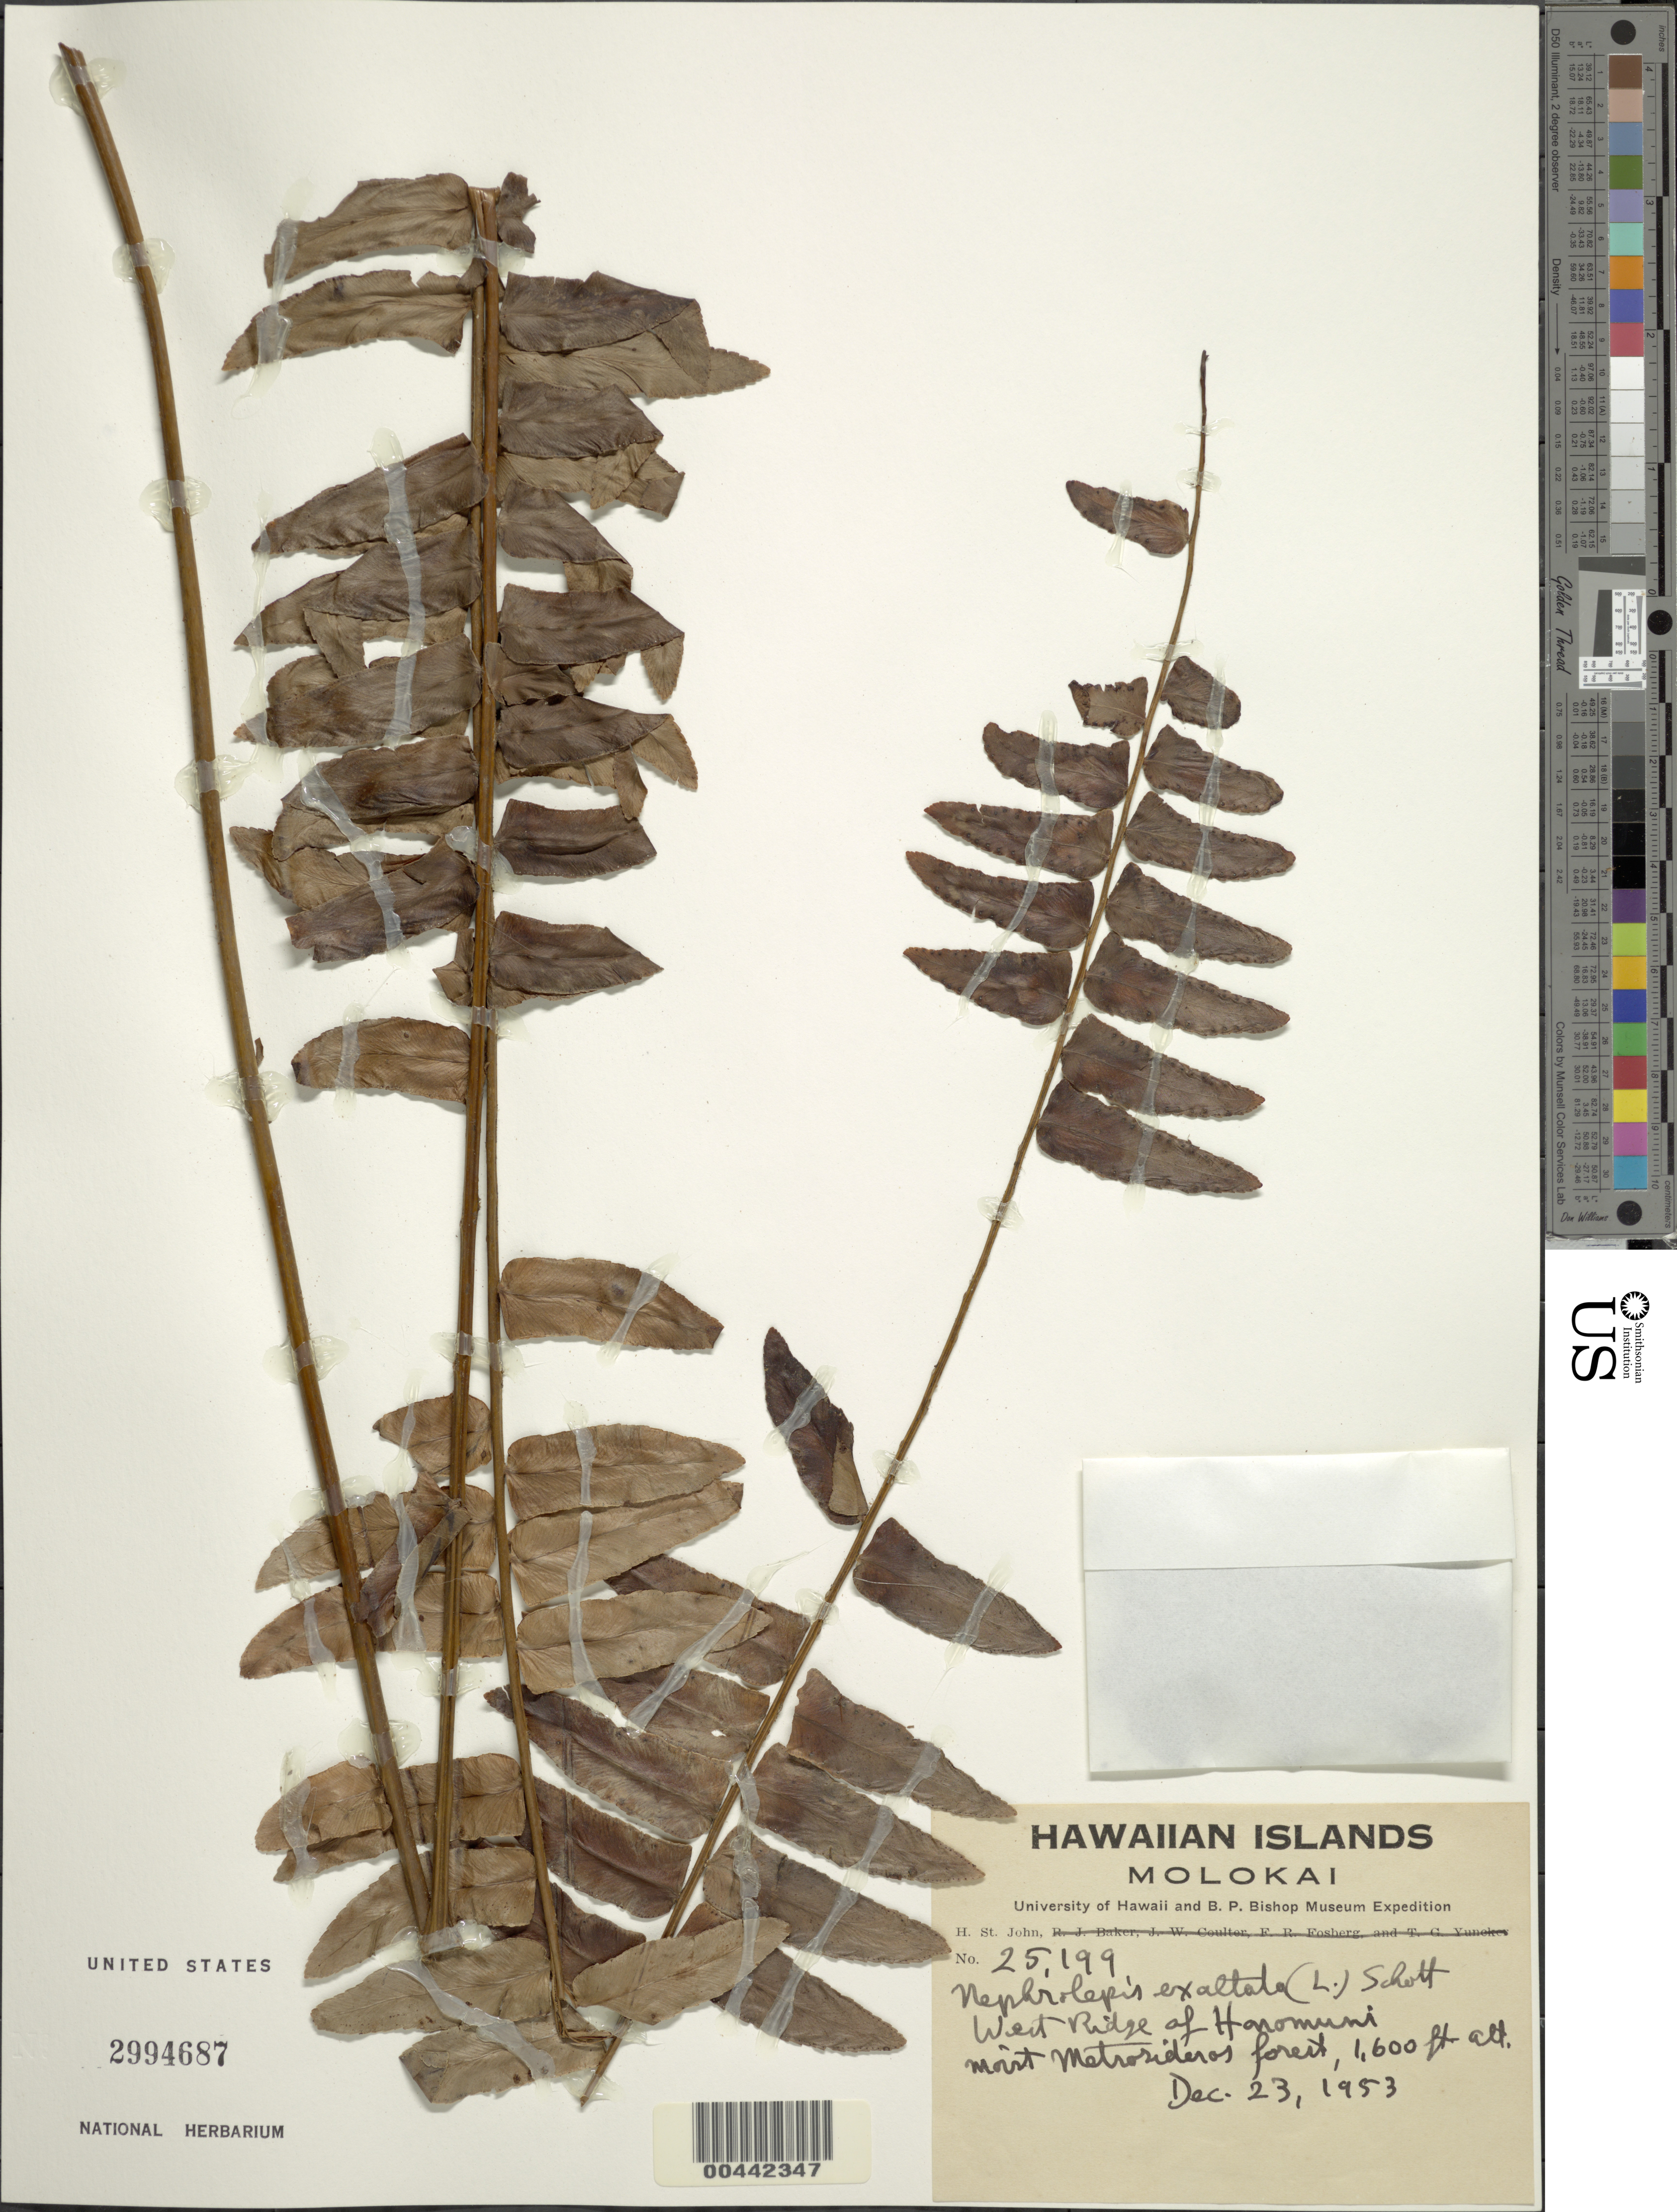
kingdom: Plantae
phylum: Tracheophyta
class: Polypodiopsida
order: Polypodiales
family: Nephrolepidaceae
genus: Nephrolepis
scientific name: Nephrolepis exaltata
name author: (L.) Schott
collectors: H. St. John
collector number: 25199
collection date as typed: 23 Dec 1953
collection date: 1953-12-23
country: United States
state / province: Hawaii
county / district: Maui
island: Moloka'i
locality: W ridge of Honomuni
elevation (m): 488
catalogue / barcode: US 2994687